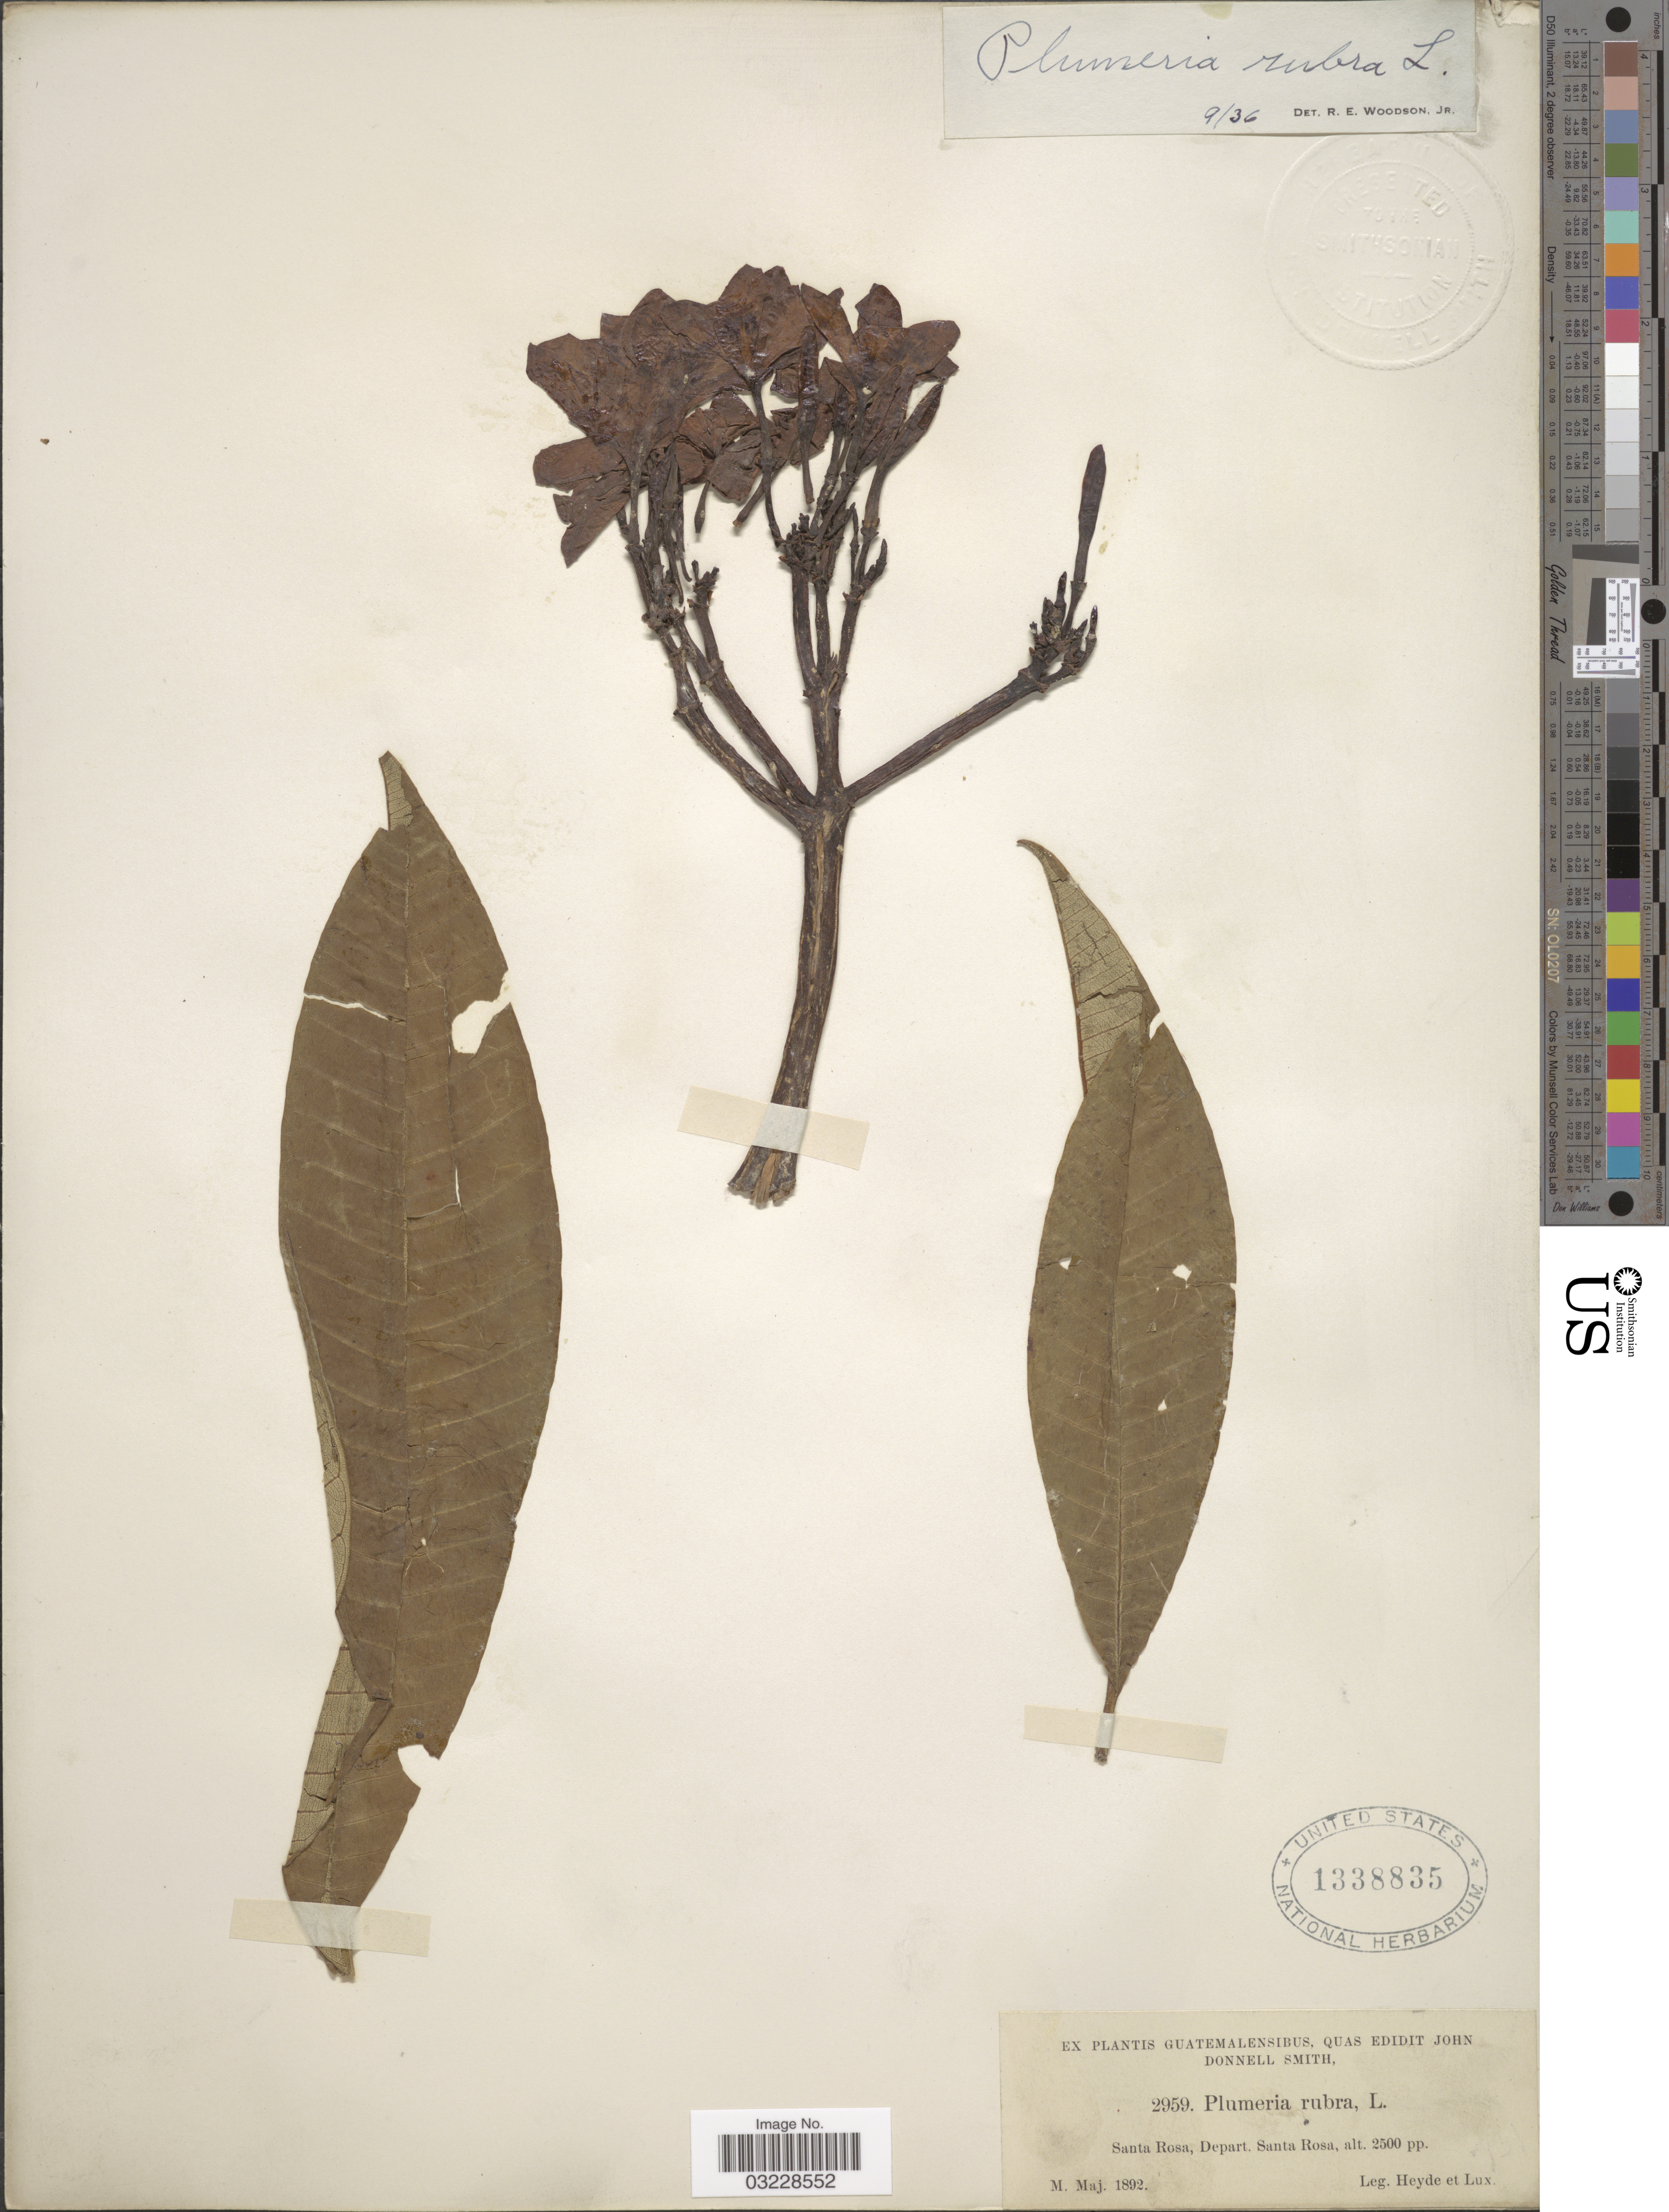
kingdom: Plantae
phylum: Tracheophyta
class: Magnoliopsida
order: Gentianales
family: Apocynaceae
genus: Plumeria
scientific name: Plumeria rubra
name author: L.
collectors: Heyde & Lux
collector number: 2959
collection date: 1892-05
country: Guatemala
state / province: Santa Rosa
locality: Santa Rosa, Depart. Santa Rosa.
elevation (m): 762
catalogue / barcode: US 1338835